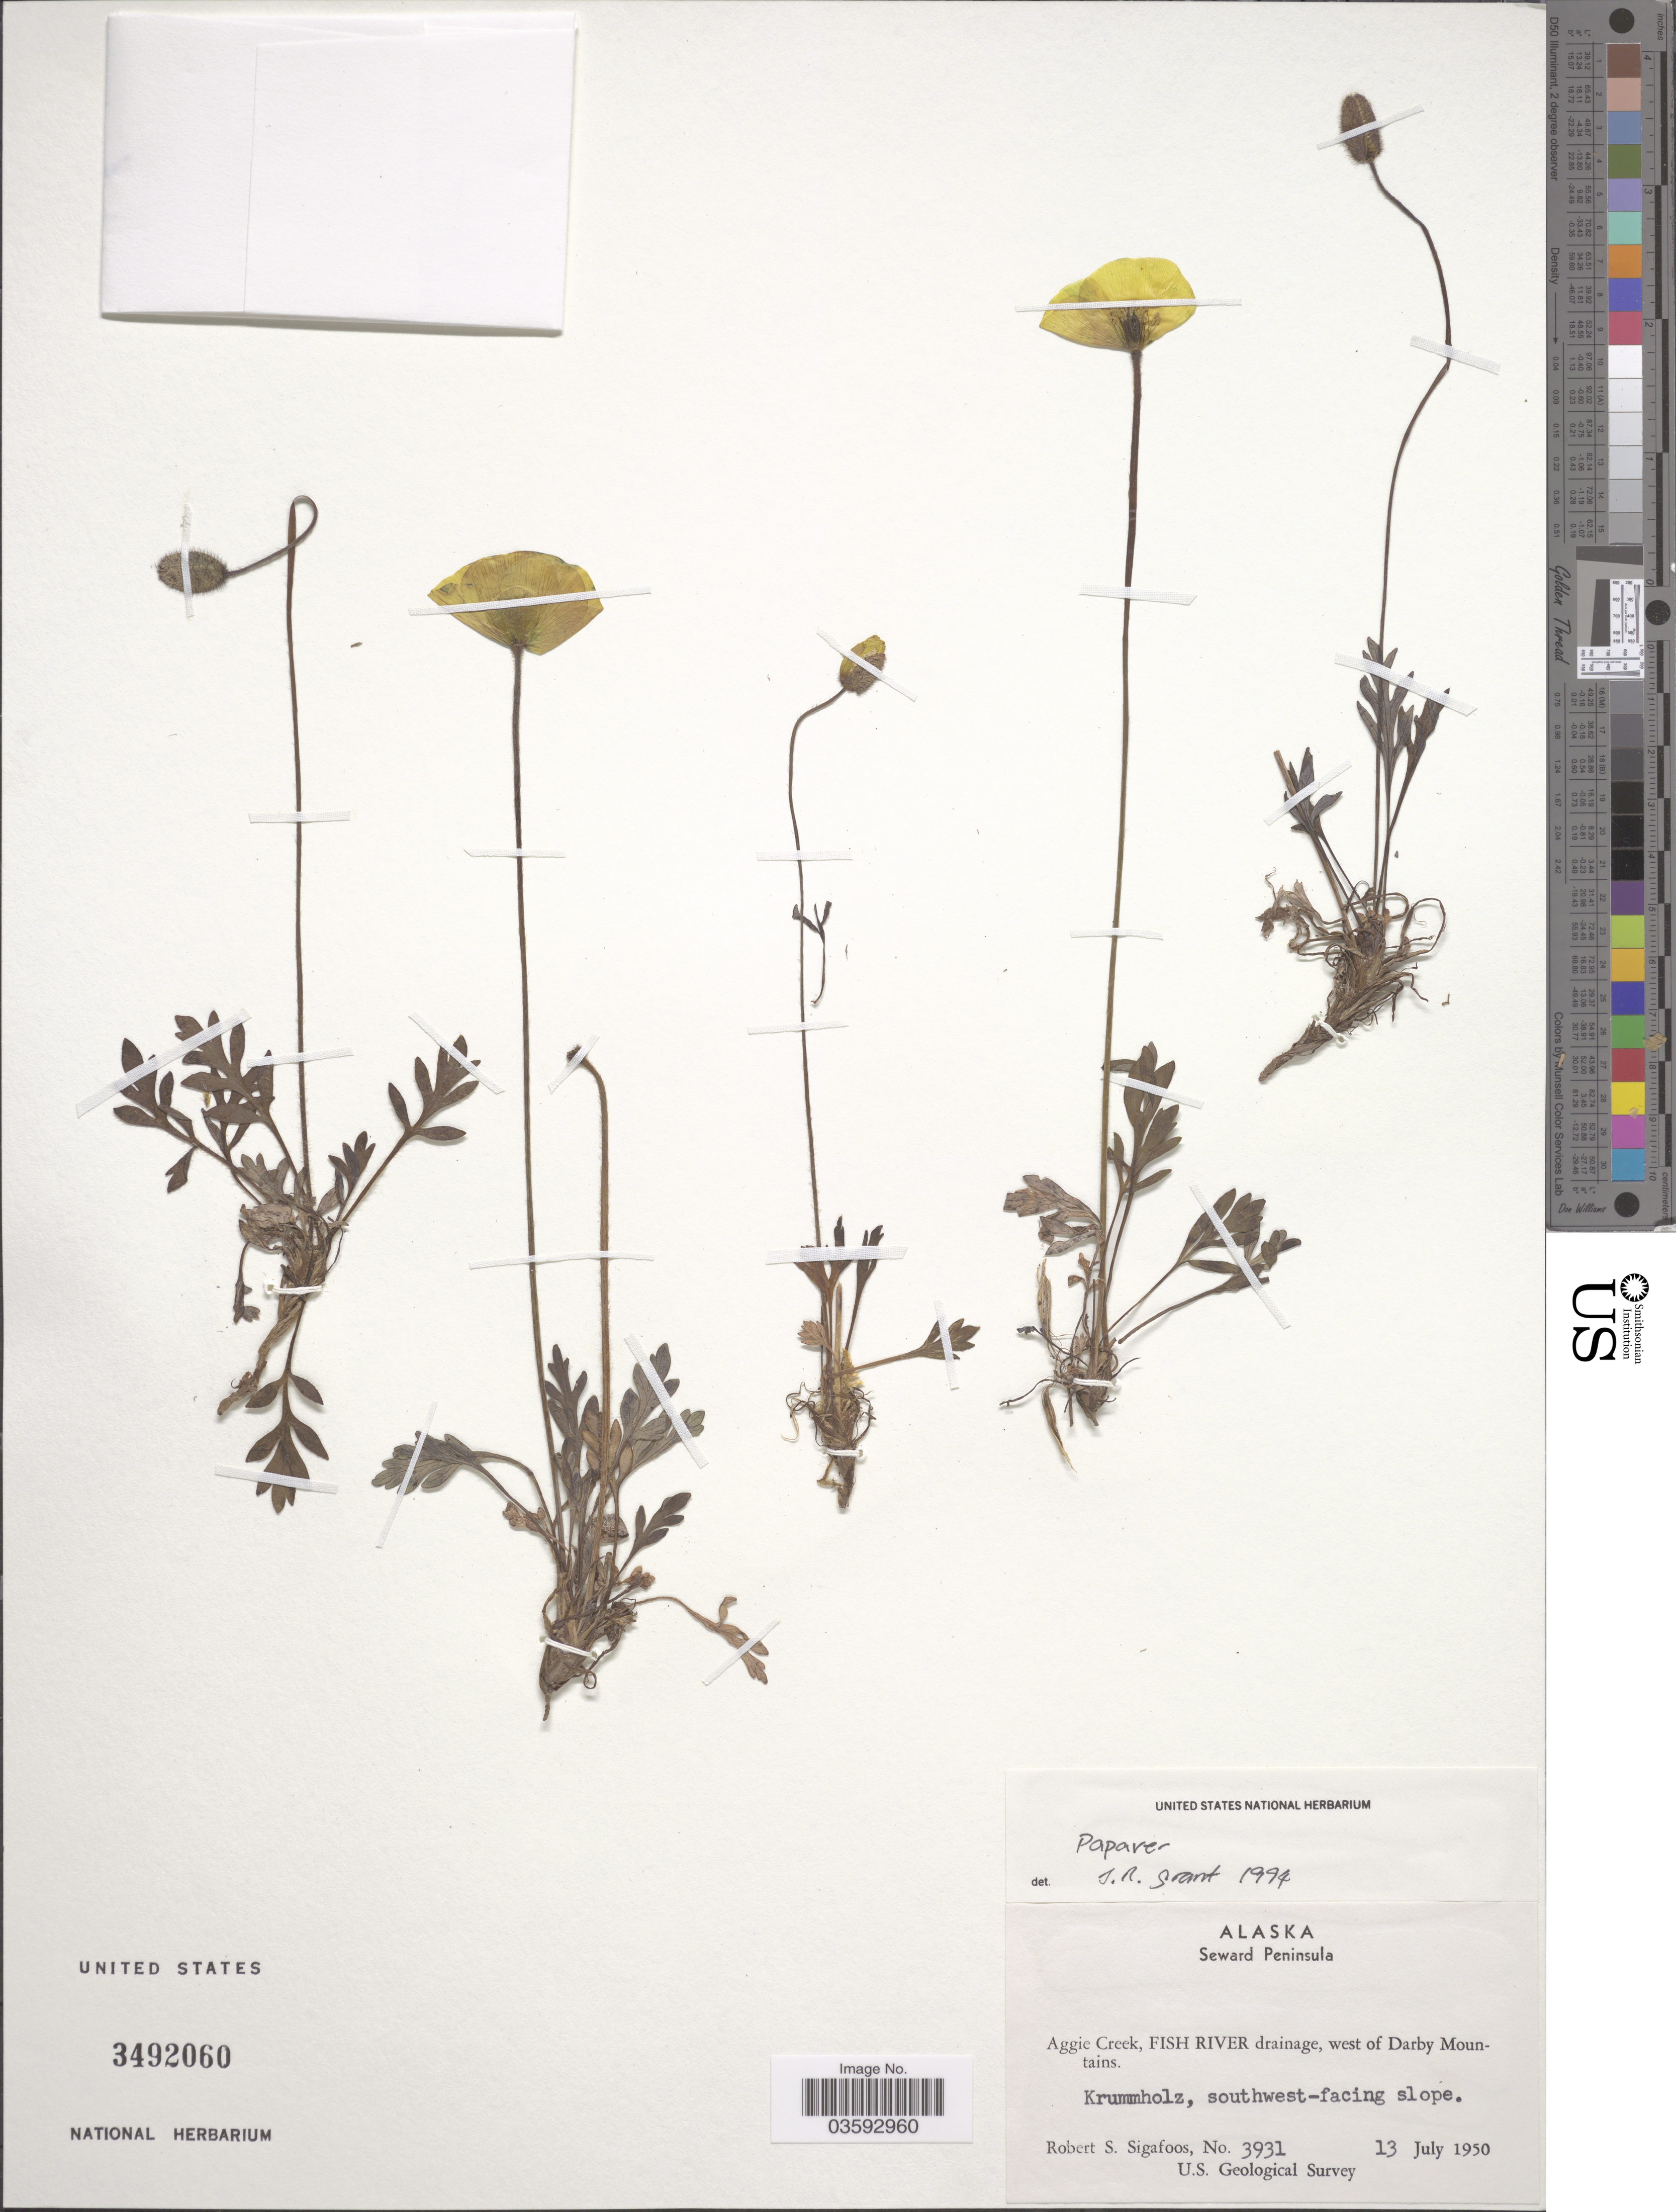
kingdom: Plantae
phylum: Tracheophyta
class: Magnoliopsida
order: Ranunculales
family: Papaveraceae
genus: Papaver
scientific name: Papaver sp.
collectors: R. Sigafoos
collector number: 3931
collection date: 1950-07-13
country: United States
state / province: Alaska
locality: Seward Peninsula. Aggie Creek, Fish River drainage, west of Darby Mountains. Krummholz, southwest-facing slopes.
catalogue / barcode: US 3492060